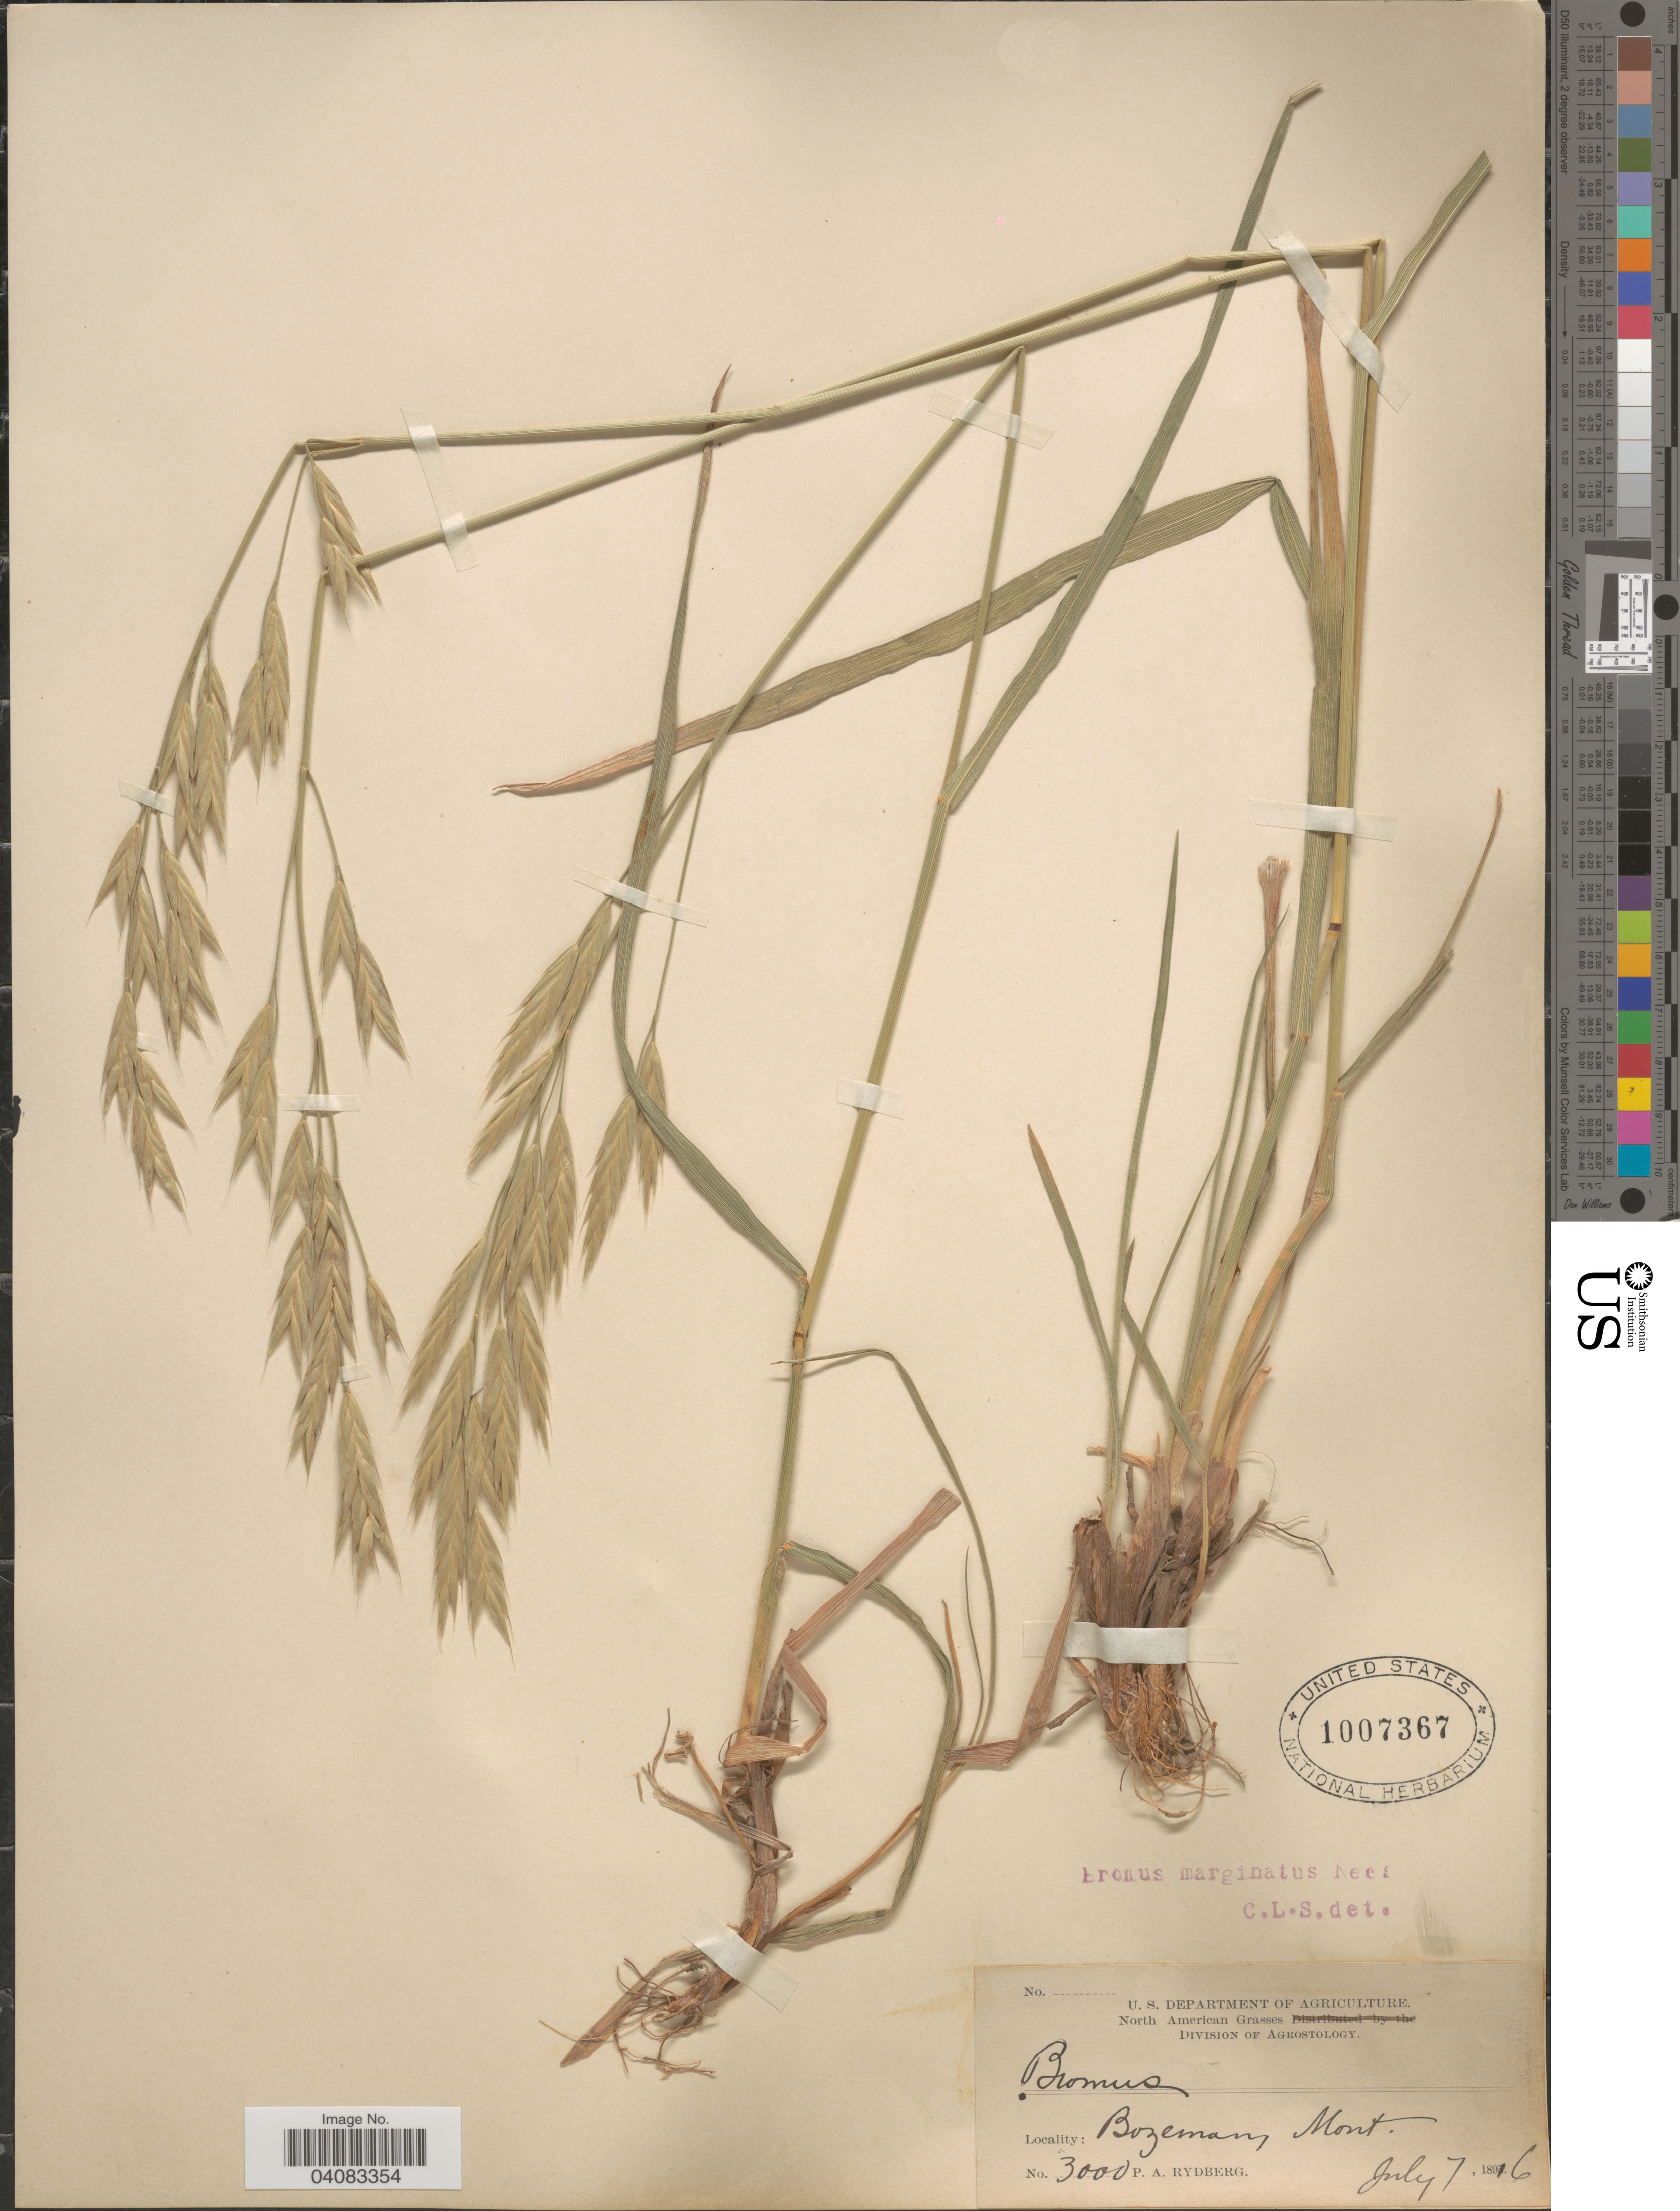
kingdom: Plantae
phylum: Tracheophyta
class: Liliopsida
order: Poales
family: Poaceae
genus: Bromus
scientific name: Bromus marginatus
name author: Nees ex Steud.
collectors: P. A. Rydberg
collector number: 3000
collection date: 1896-07-07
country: United States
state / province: Montana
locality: Bozeman.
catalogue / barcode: US 1007367